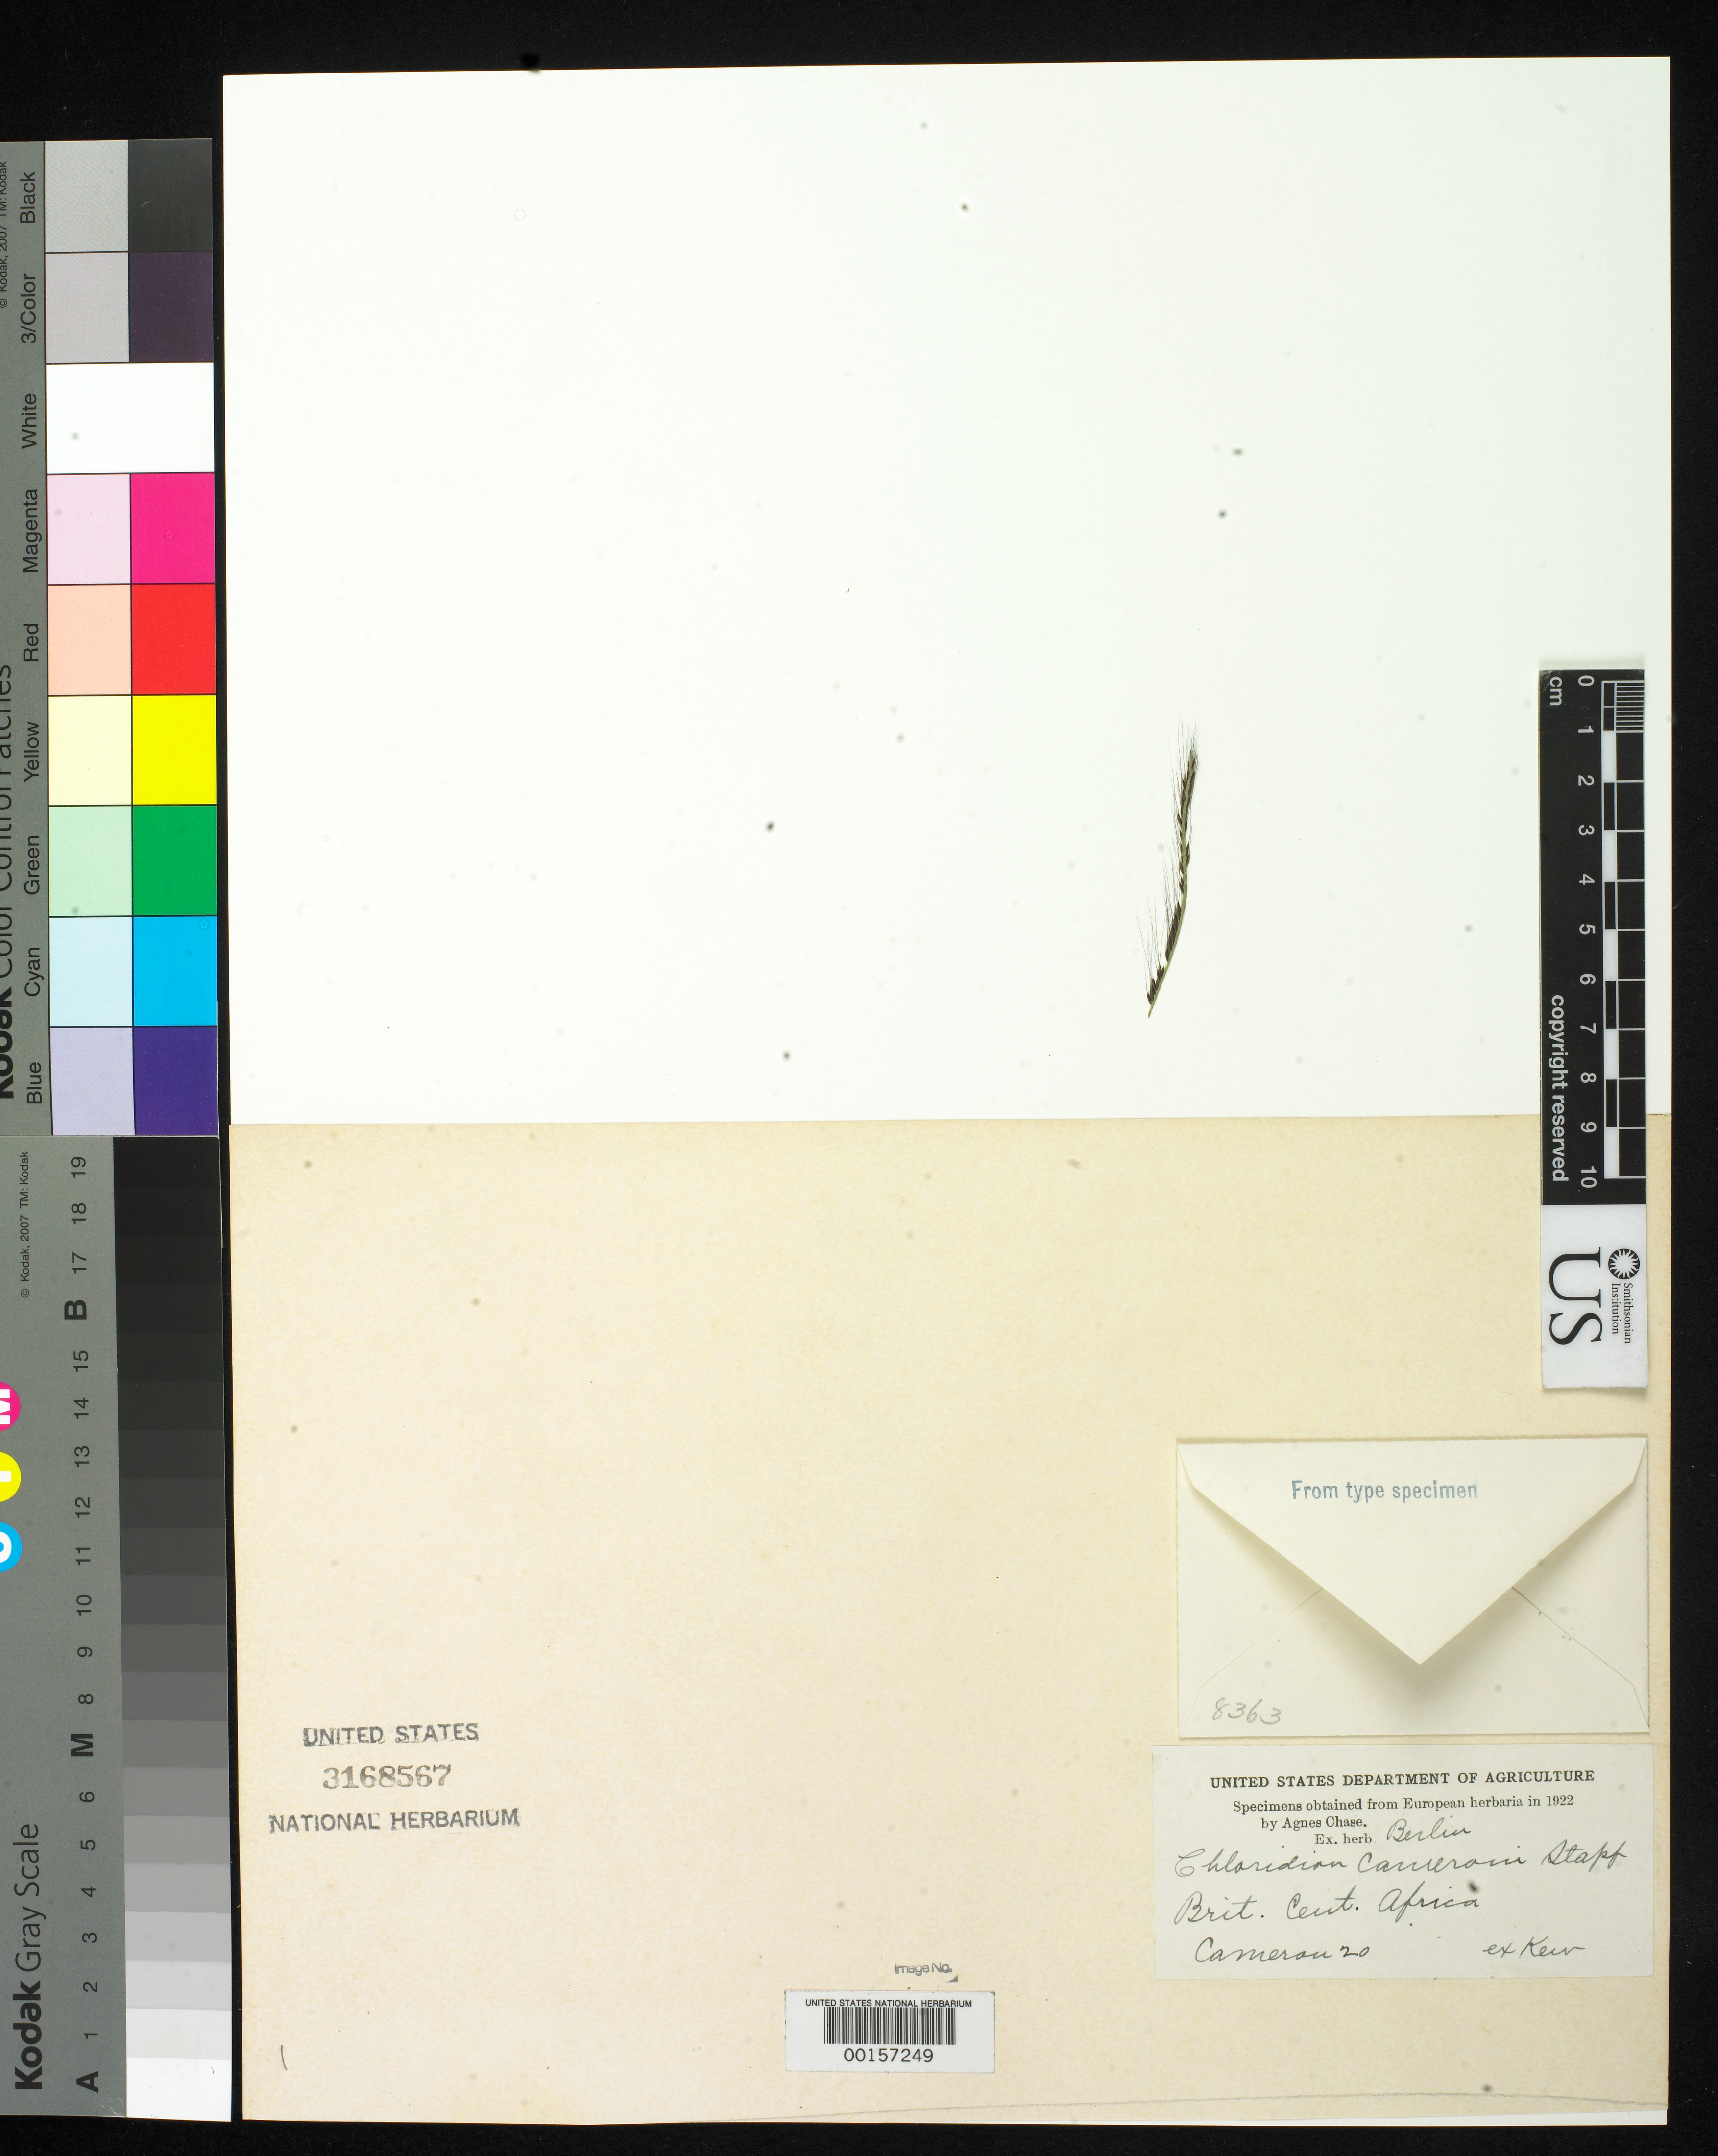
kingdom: Plantae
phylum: Tracheophyta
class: Liliopsida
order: Poales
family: Poaceae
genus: Chloridion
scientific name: Chloridion cameroni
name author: Stapf in Hook.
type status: Type Fragment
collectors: A. Cameron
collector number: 20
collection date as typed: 1899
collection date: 1899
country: Malawi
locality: Namasi.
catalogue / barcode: US 3168567